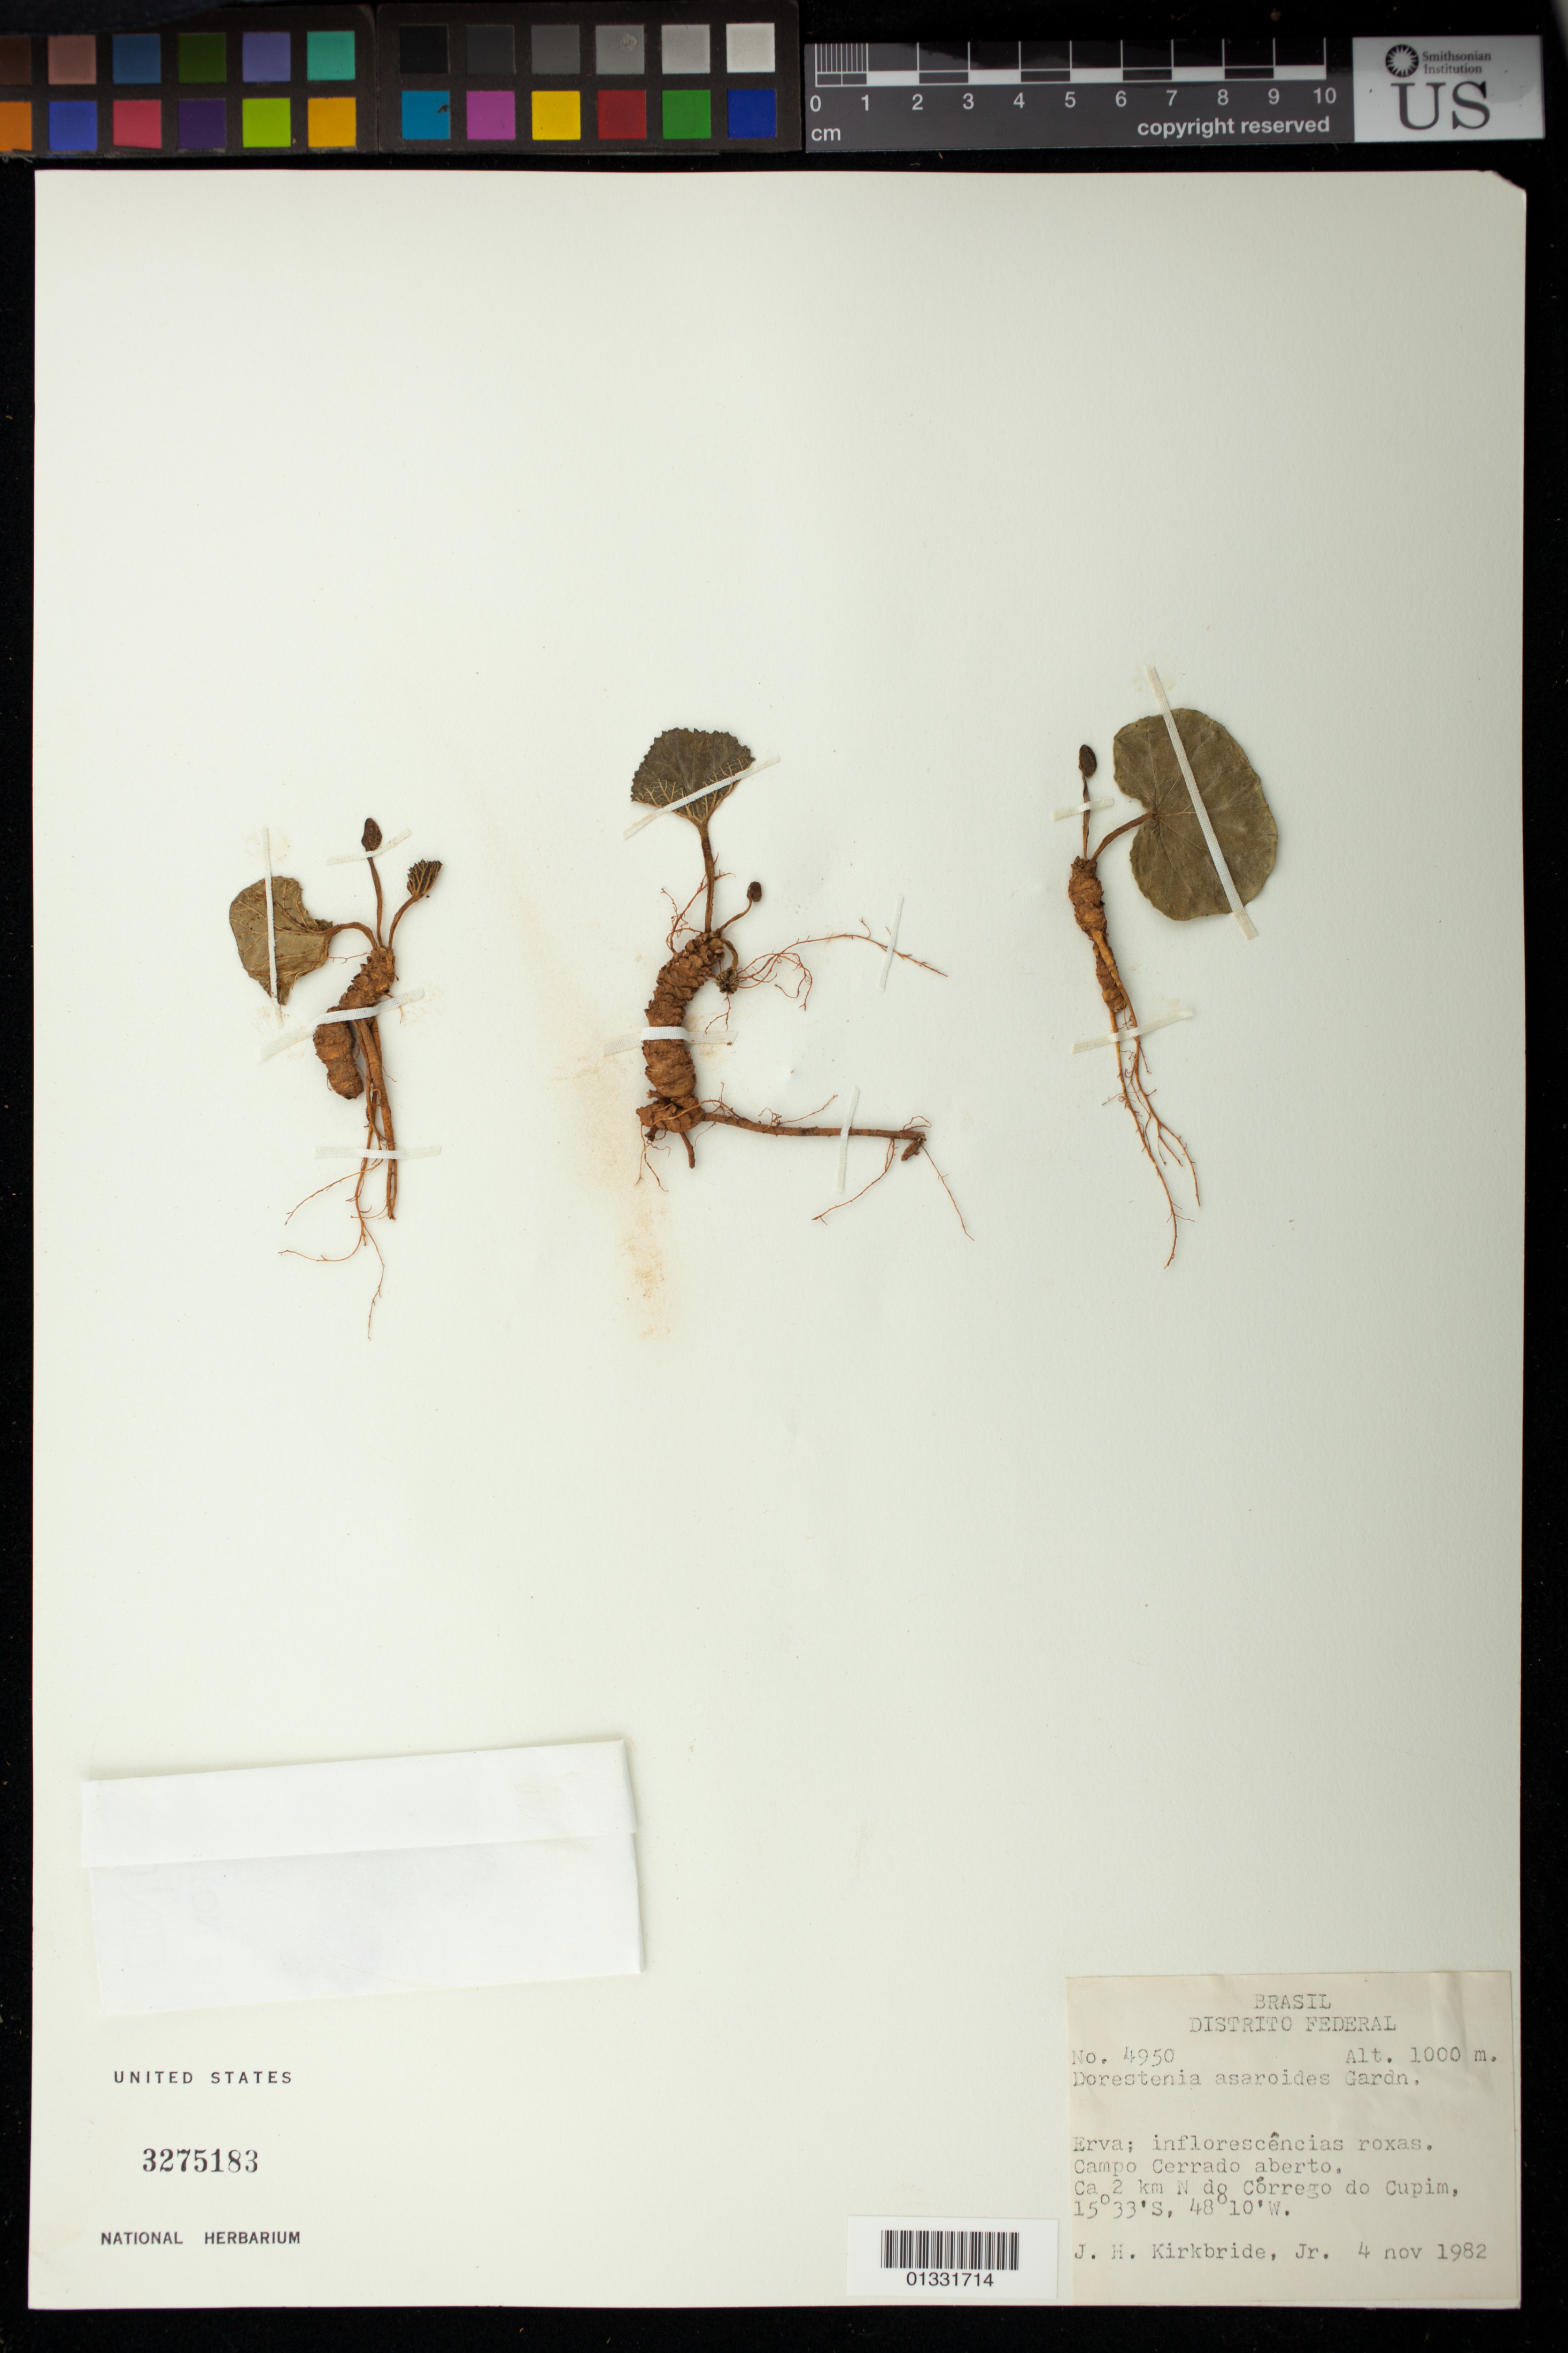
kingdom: Plantae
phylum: Tracheophyta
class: Magnoliopsida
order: Rosales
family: Moraceae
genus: Dorstenia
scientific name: Dorstenia cayapia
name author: Vell.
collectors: J. H. Kirkbride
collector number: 4950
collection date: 1982-11-04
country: Brazil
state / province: Distrito Federal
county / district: Brasília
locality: Ca 2km N do Córrego do Cupim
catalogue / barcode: US 3275183